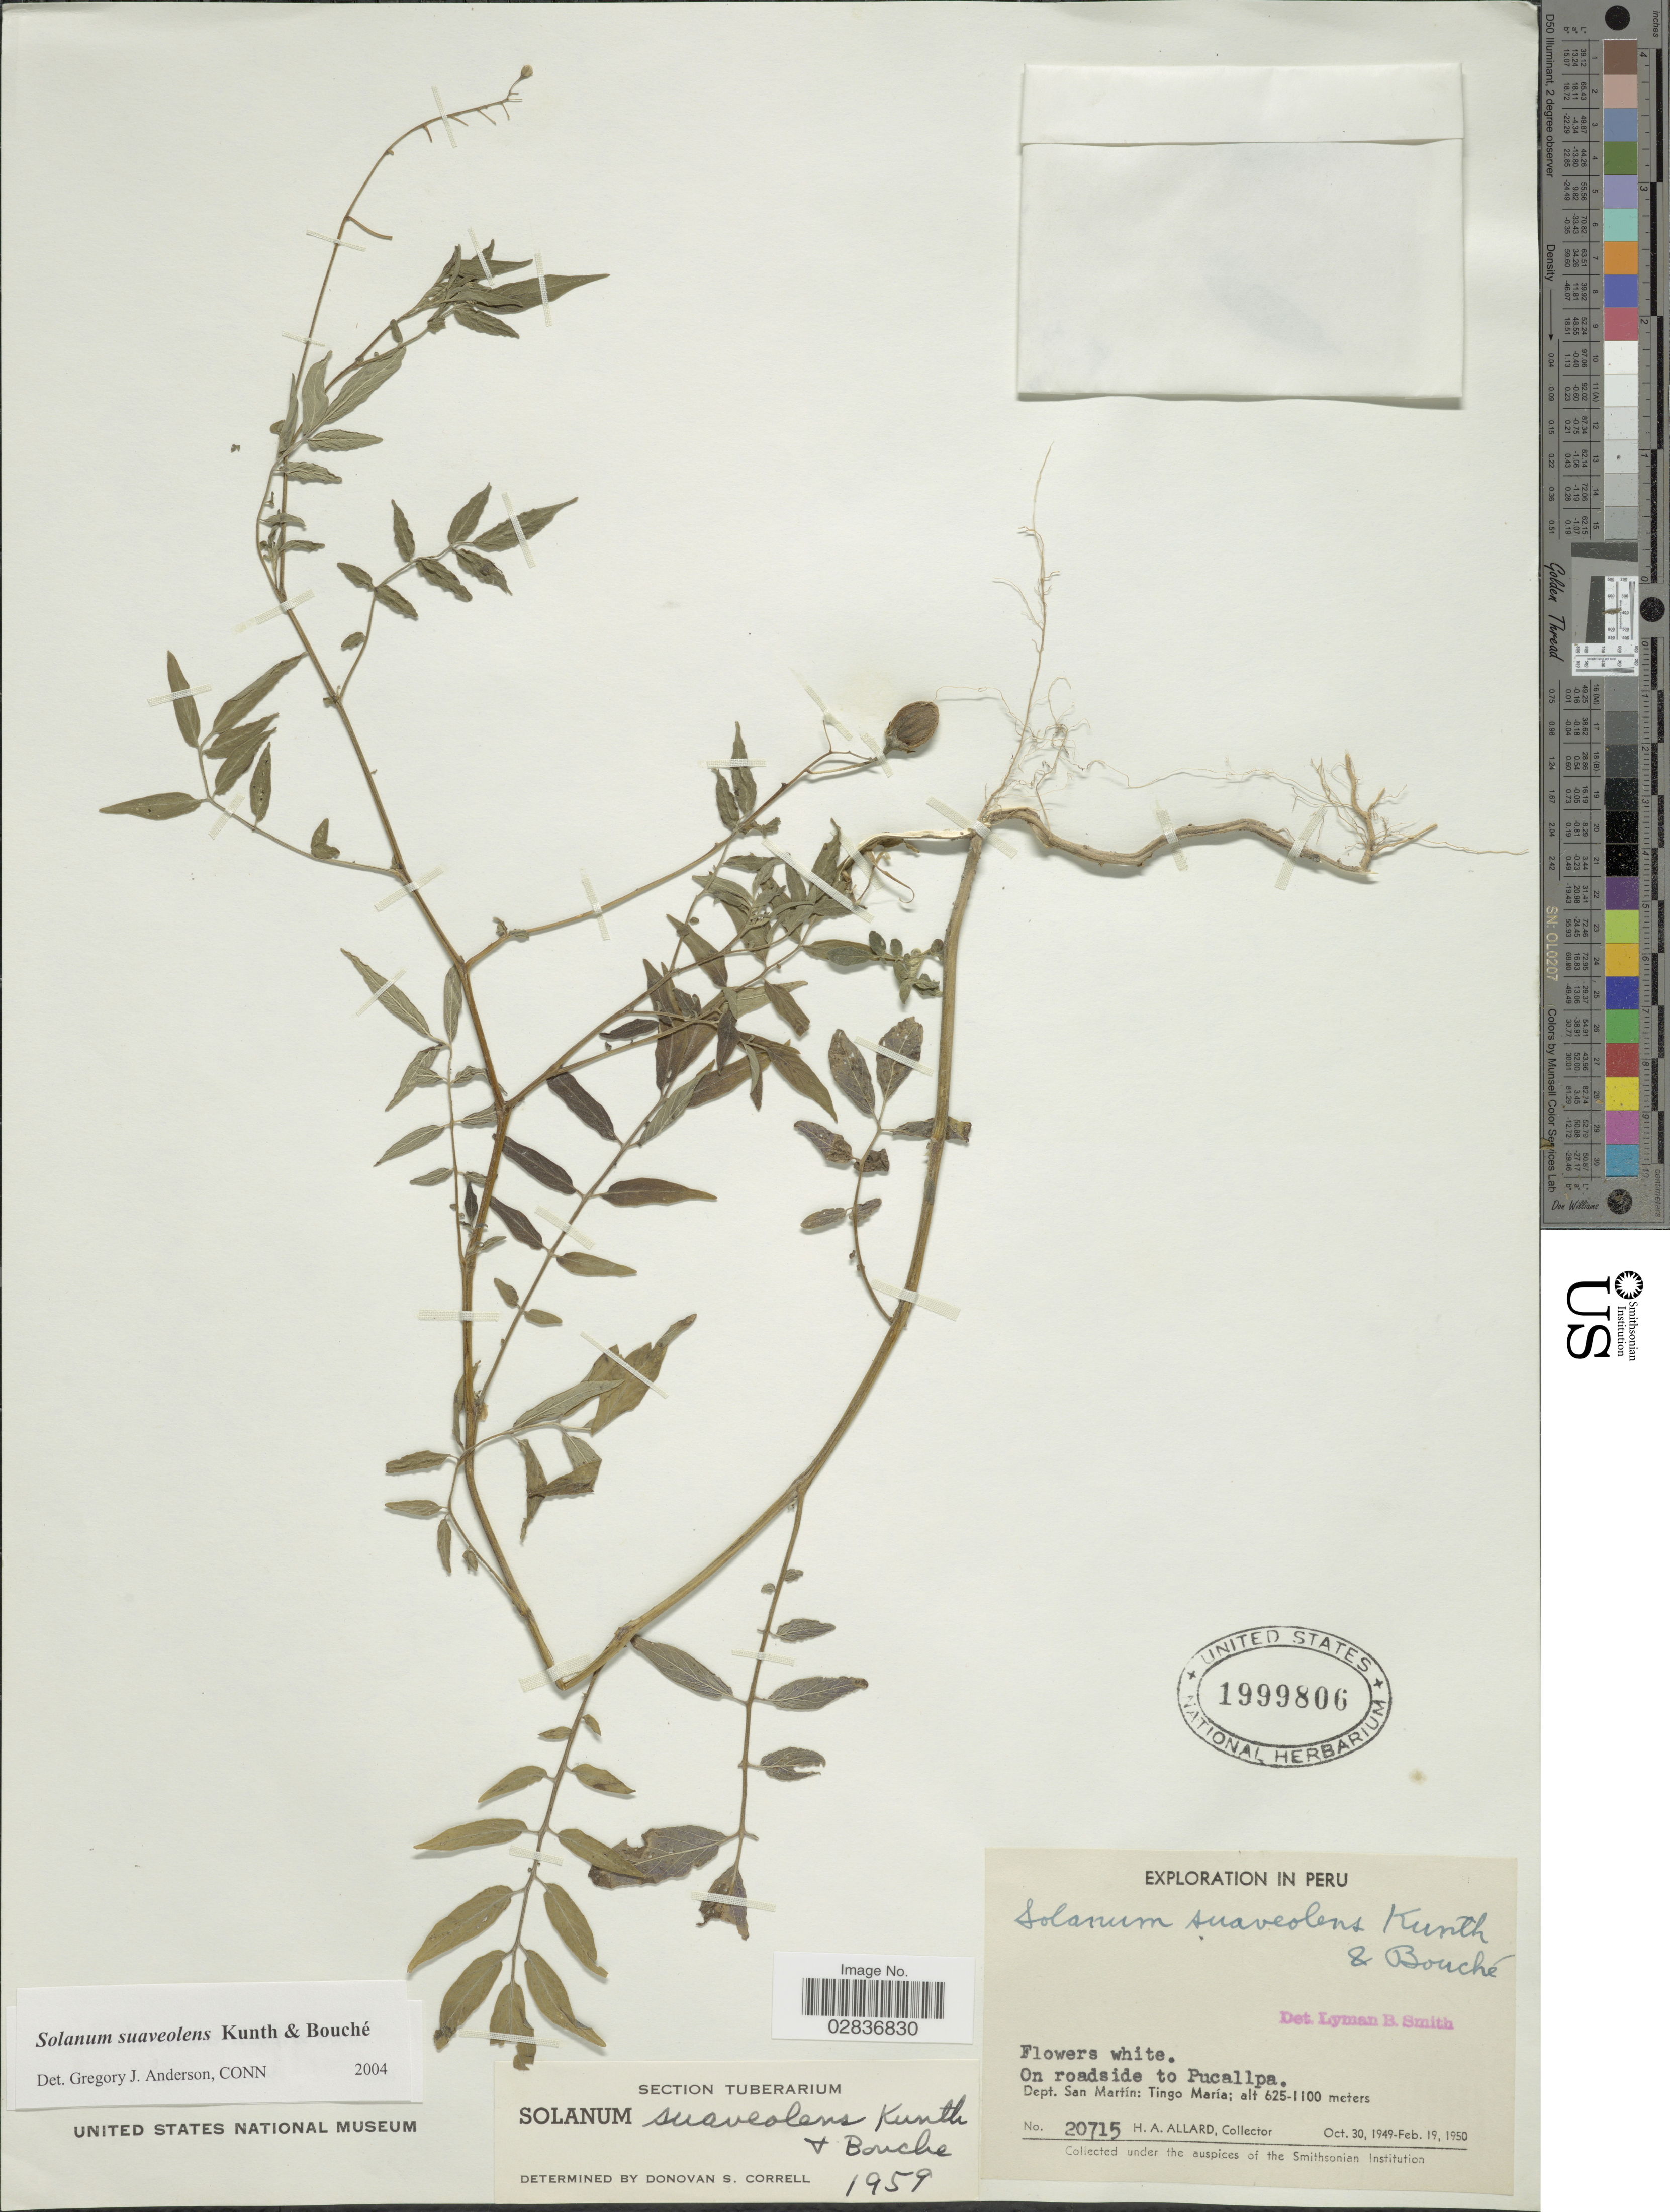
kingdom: Plantae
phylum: Tracheophyta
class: Magnoliopsida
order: Solanales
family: Solanaceae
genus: Solanum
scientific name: Solanum suaveolens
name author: Kunth & C.D. Bouché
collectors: H. A. Allard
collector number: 20715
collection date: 1949-10-30/1950-02-19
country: Peru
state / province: San Martín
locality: On roadside to Pucallpa. Dept. San Martín: Tingo María.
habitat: on roadside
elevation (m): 625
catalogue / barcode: US 1999806